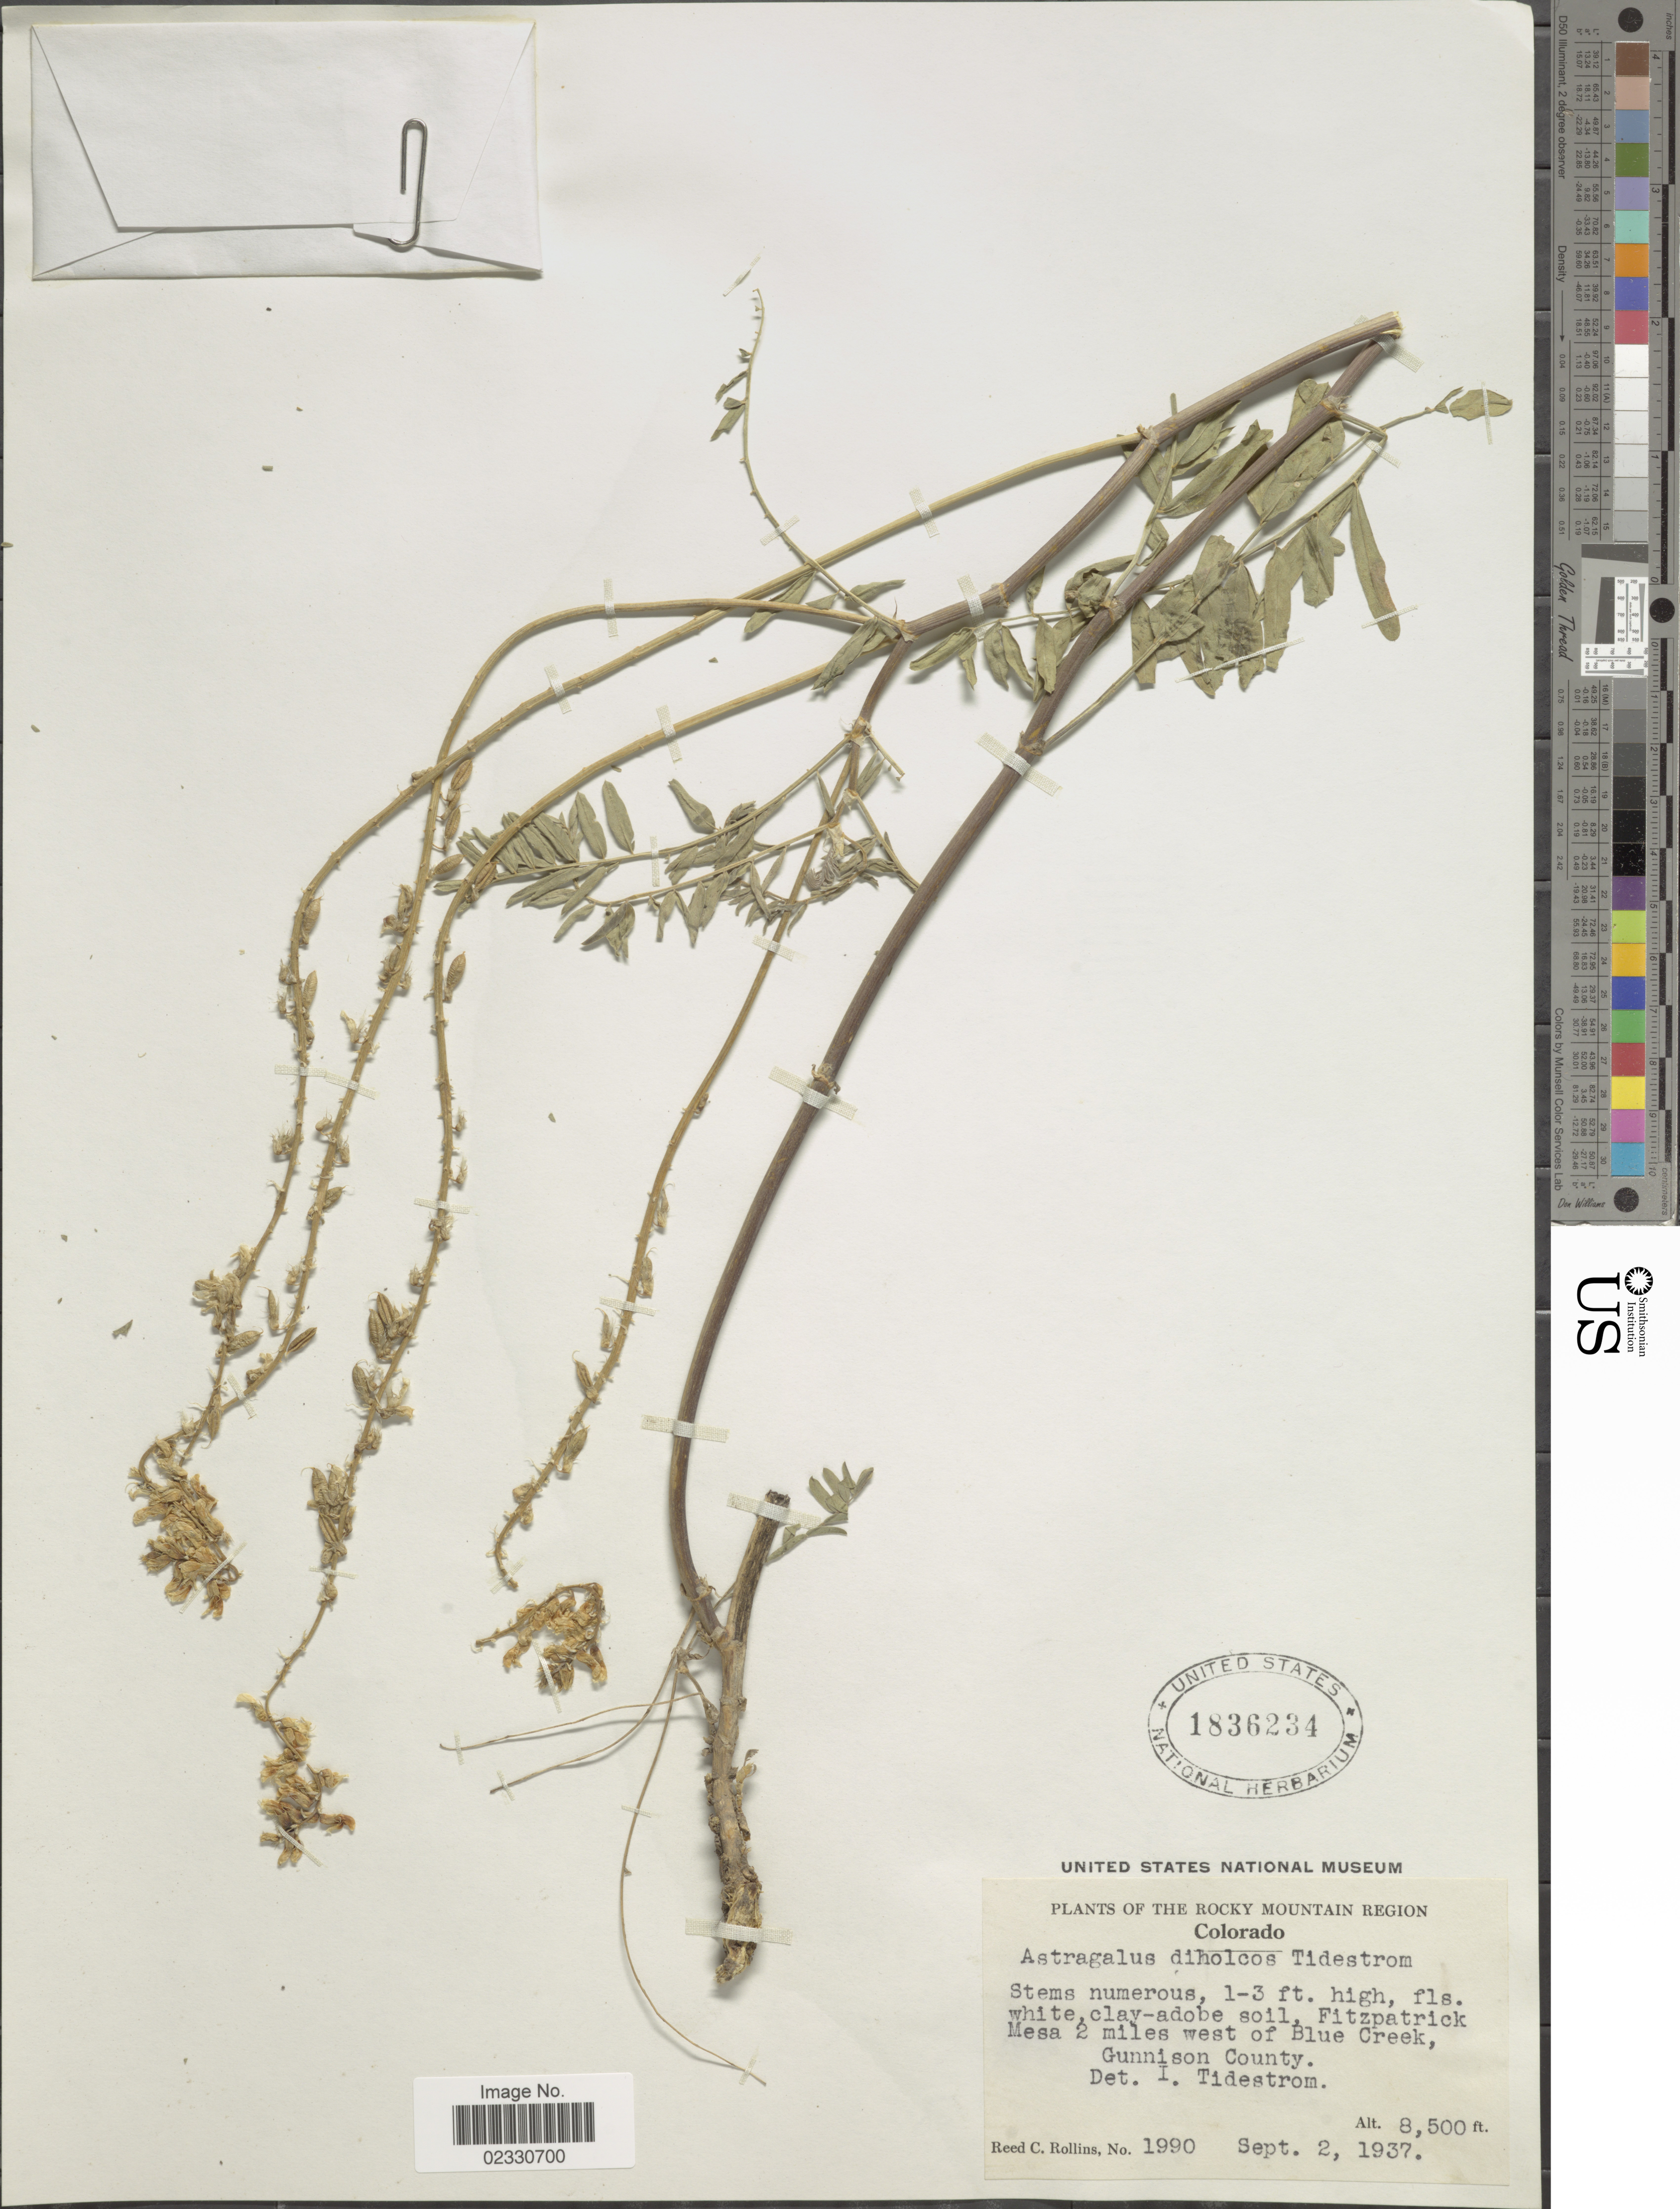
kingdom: Plantae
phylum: Tracheophyta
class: Magnoliopsida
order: Fabales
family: Fabaceae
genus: Astragalus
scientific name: Astragalus diholcos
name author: Tidestr.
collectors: R. C. Rollins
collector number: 1990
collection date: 1937-09-02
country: United States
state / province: Colorado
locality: The Rocky Mountain Region, Fitzapatrick Mesa 2 miles west of Blue Creek, Gunnison County.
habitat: white clay adobe soil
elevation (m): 2591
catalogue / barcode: US 1836234